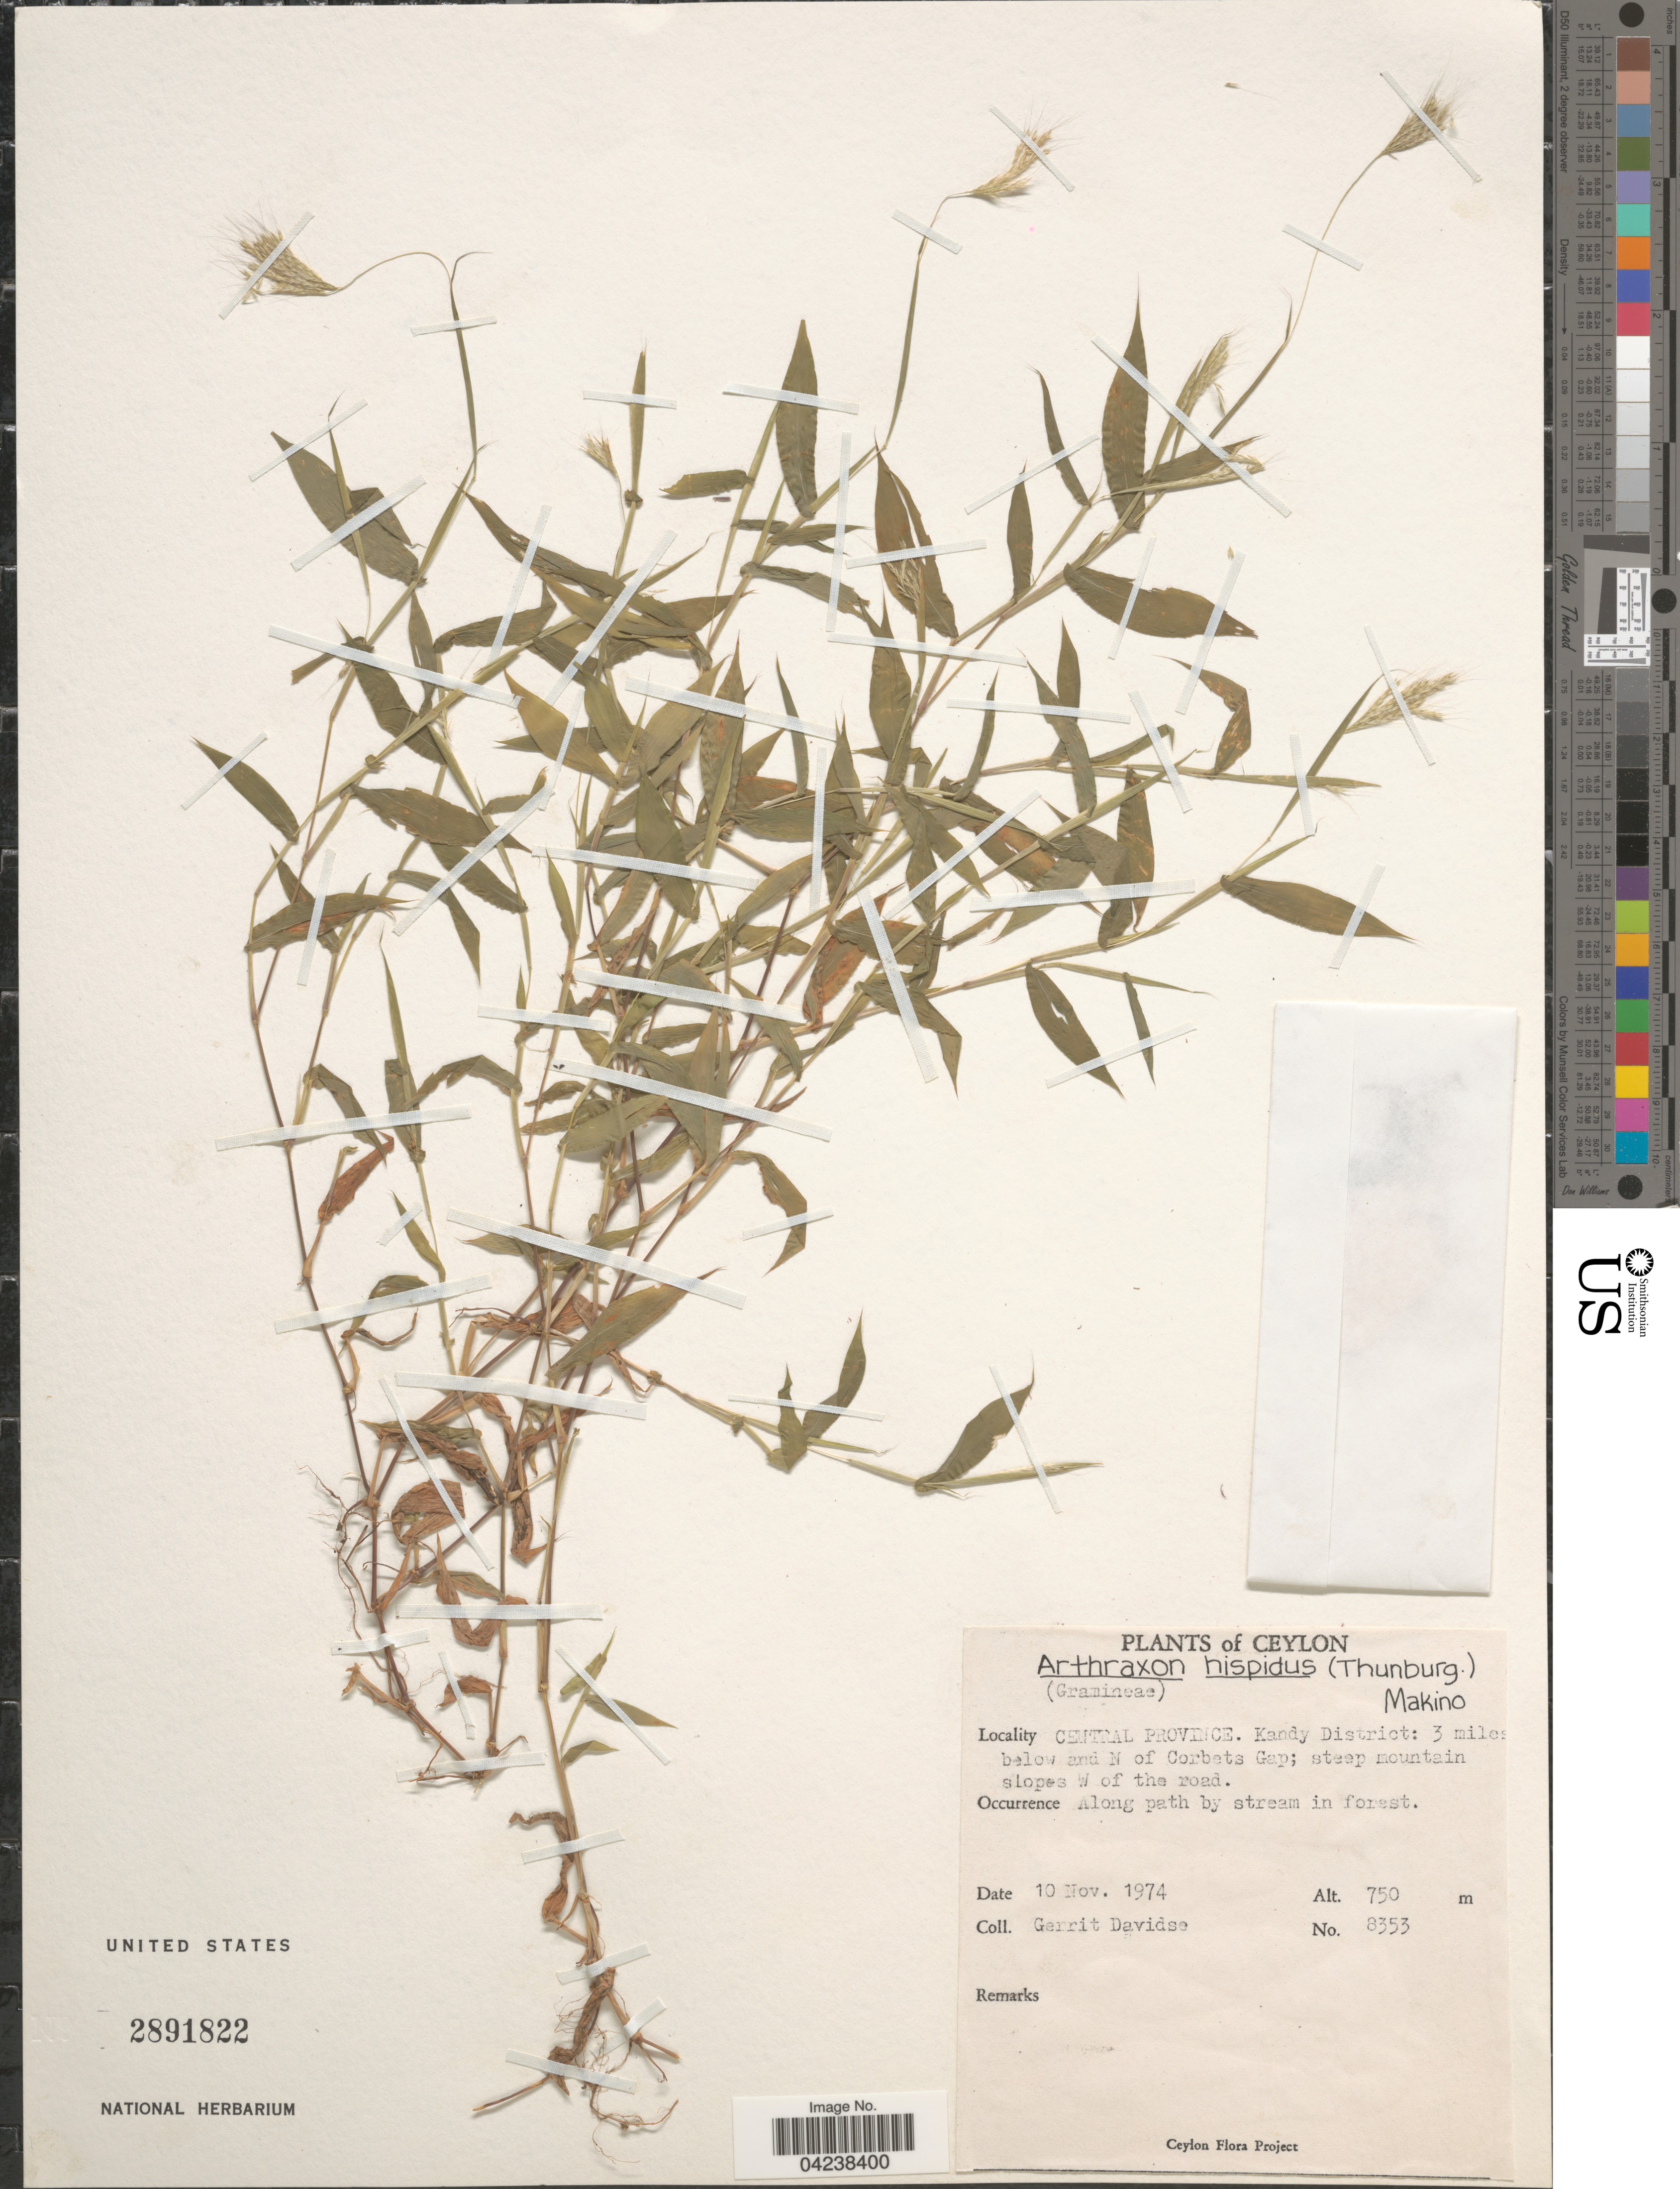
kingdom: Plantae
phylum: Tracheophyta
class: Liliopsida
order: Poales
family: Poaceae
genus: Arthraxon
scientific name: Arthraxon hispidus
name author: (Thunb.) Makino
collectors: G. Davidse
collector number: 8353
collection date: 1974-11-10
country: Sri Lanka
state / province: Central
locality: Ceylon. Kandy District: 3 miles below and N of Corbets Gap; steep mountain slopes W of the road.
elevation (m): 750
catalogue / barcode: US 2891822